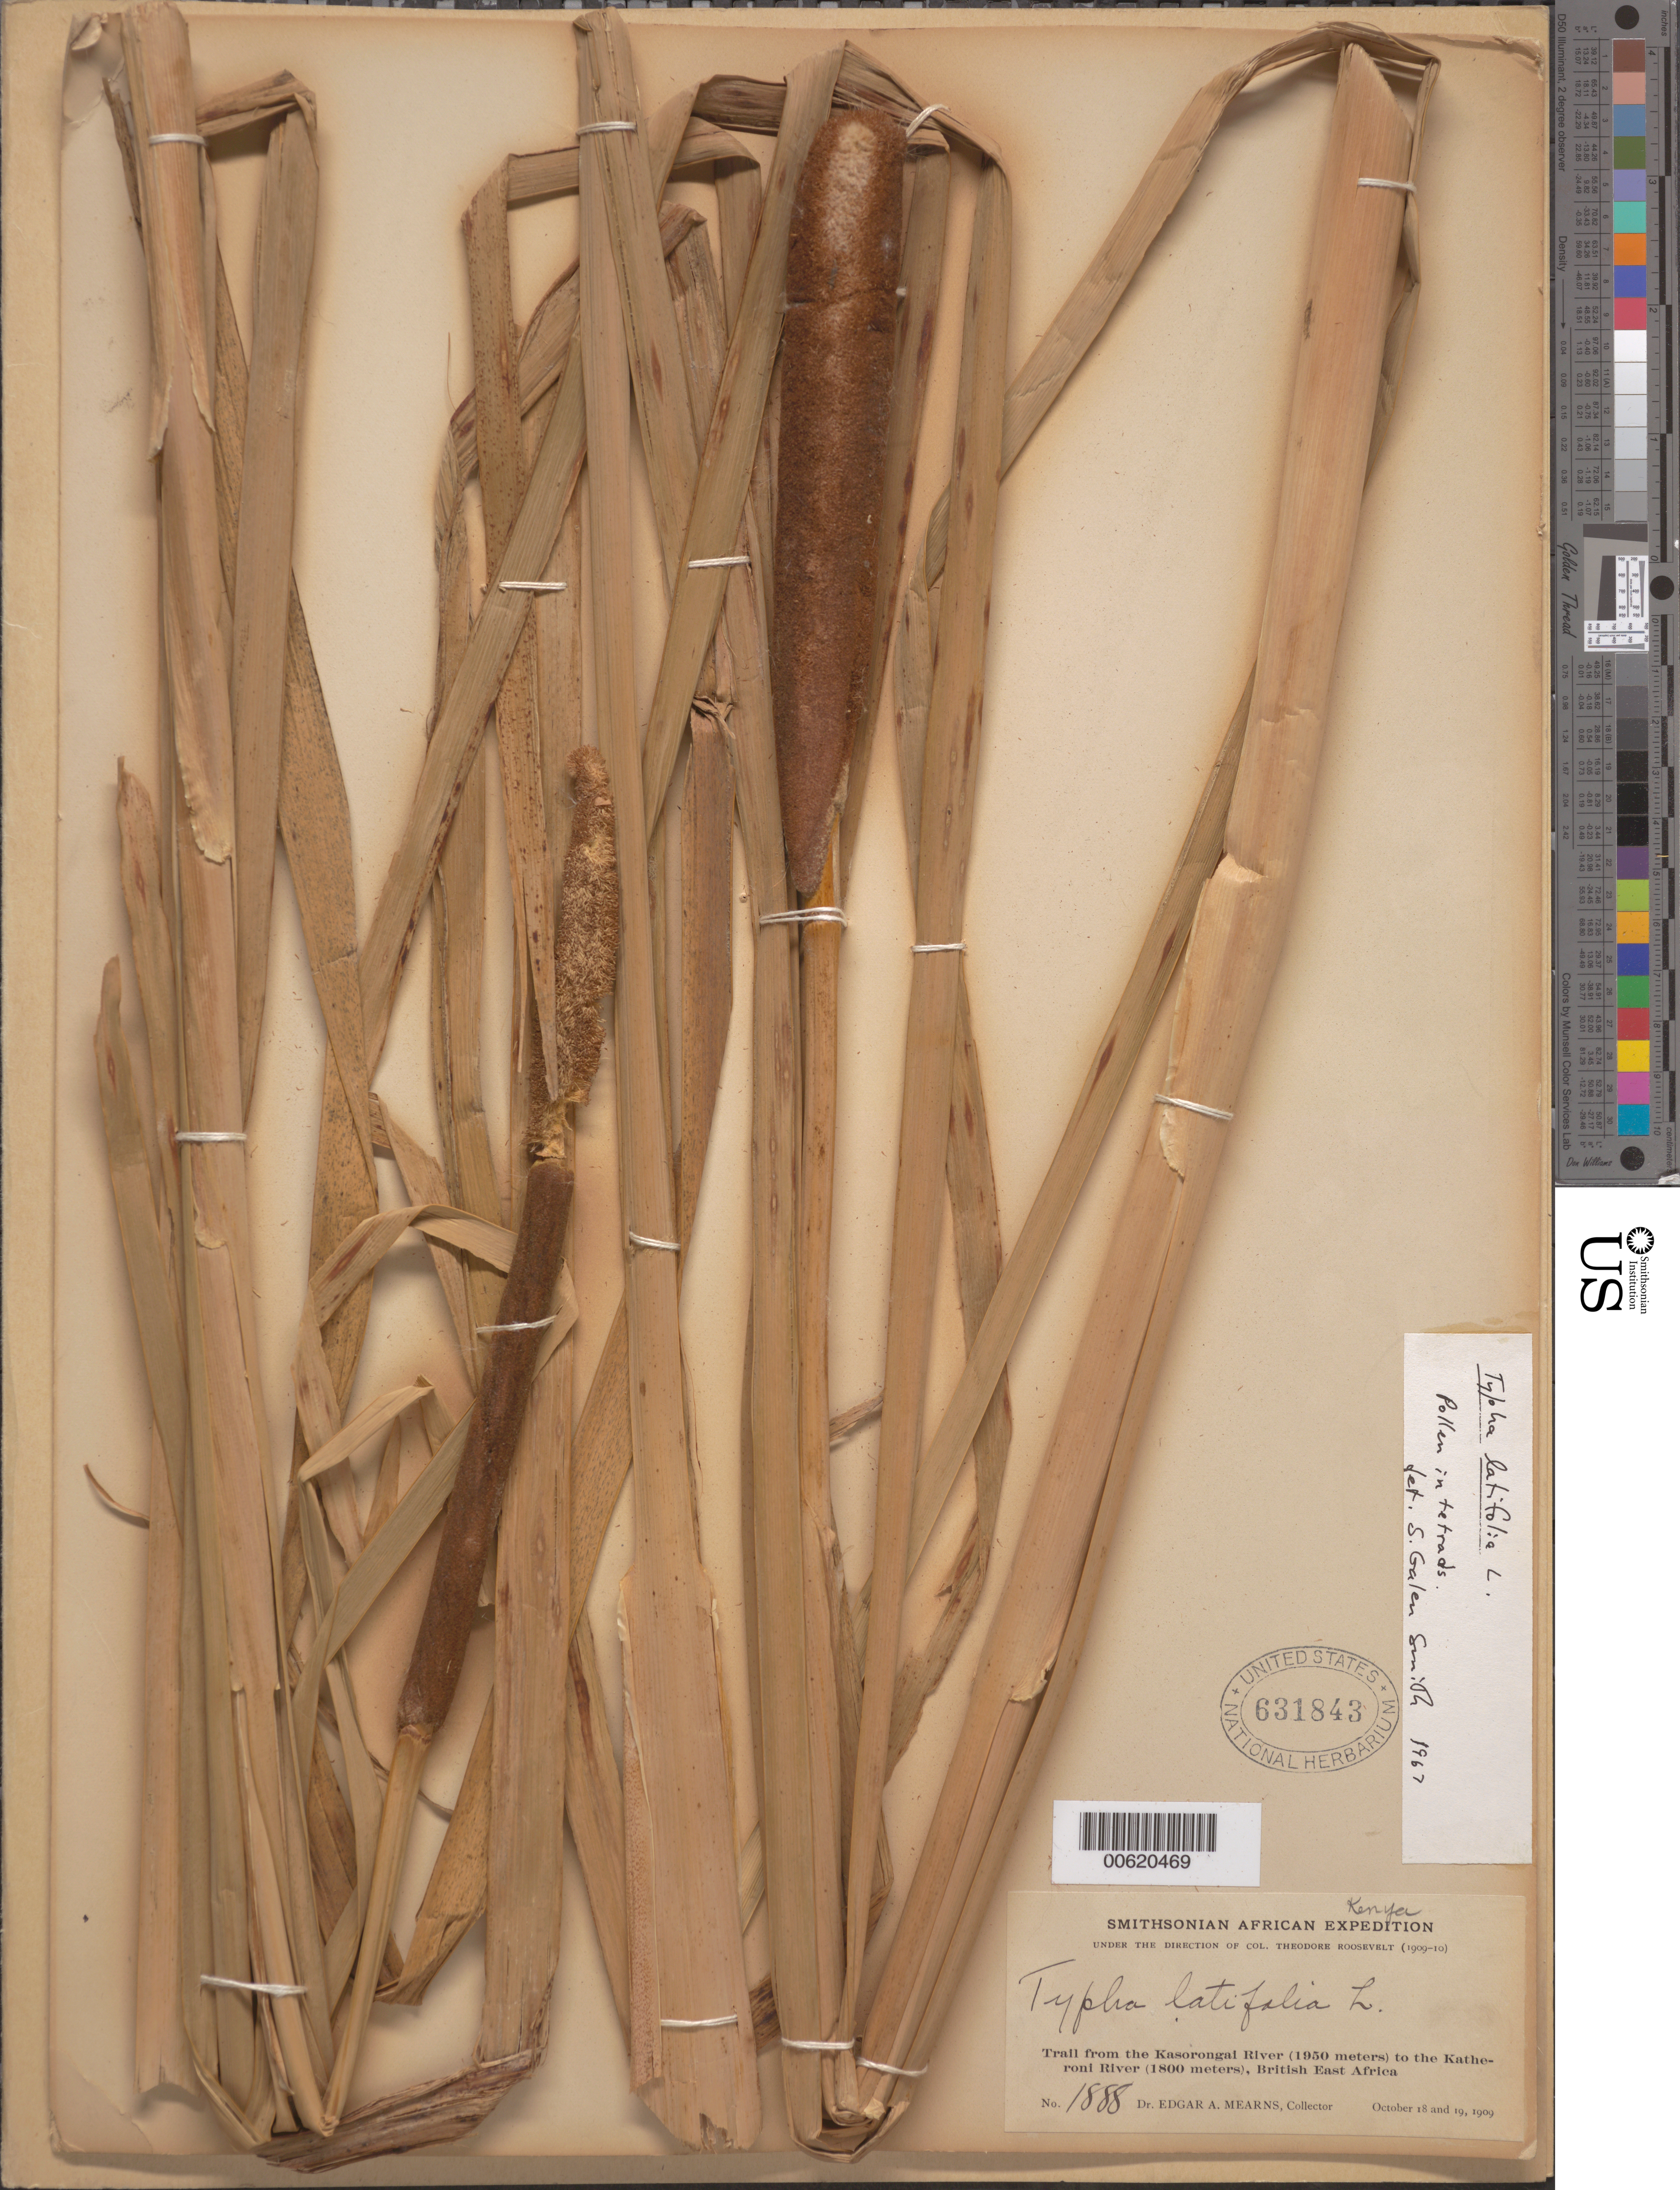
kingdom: Plantae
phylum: Tracheophyta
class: Liliopsida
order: Poales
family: Typhaceae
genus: Typha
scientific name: Typha latifolia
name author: L.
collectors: E. A. Mearns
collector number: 1888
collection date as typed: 18 Oct 1909 to 19 Oct 1909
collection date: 1909-10-18/1909-10-19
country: Kenya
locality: Kasorongal River to the Katheroni River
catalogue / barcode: US 631843